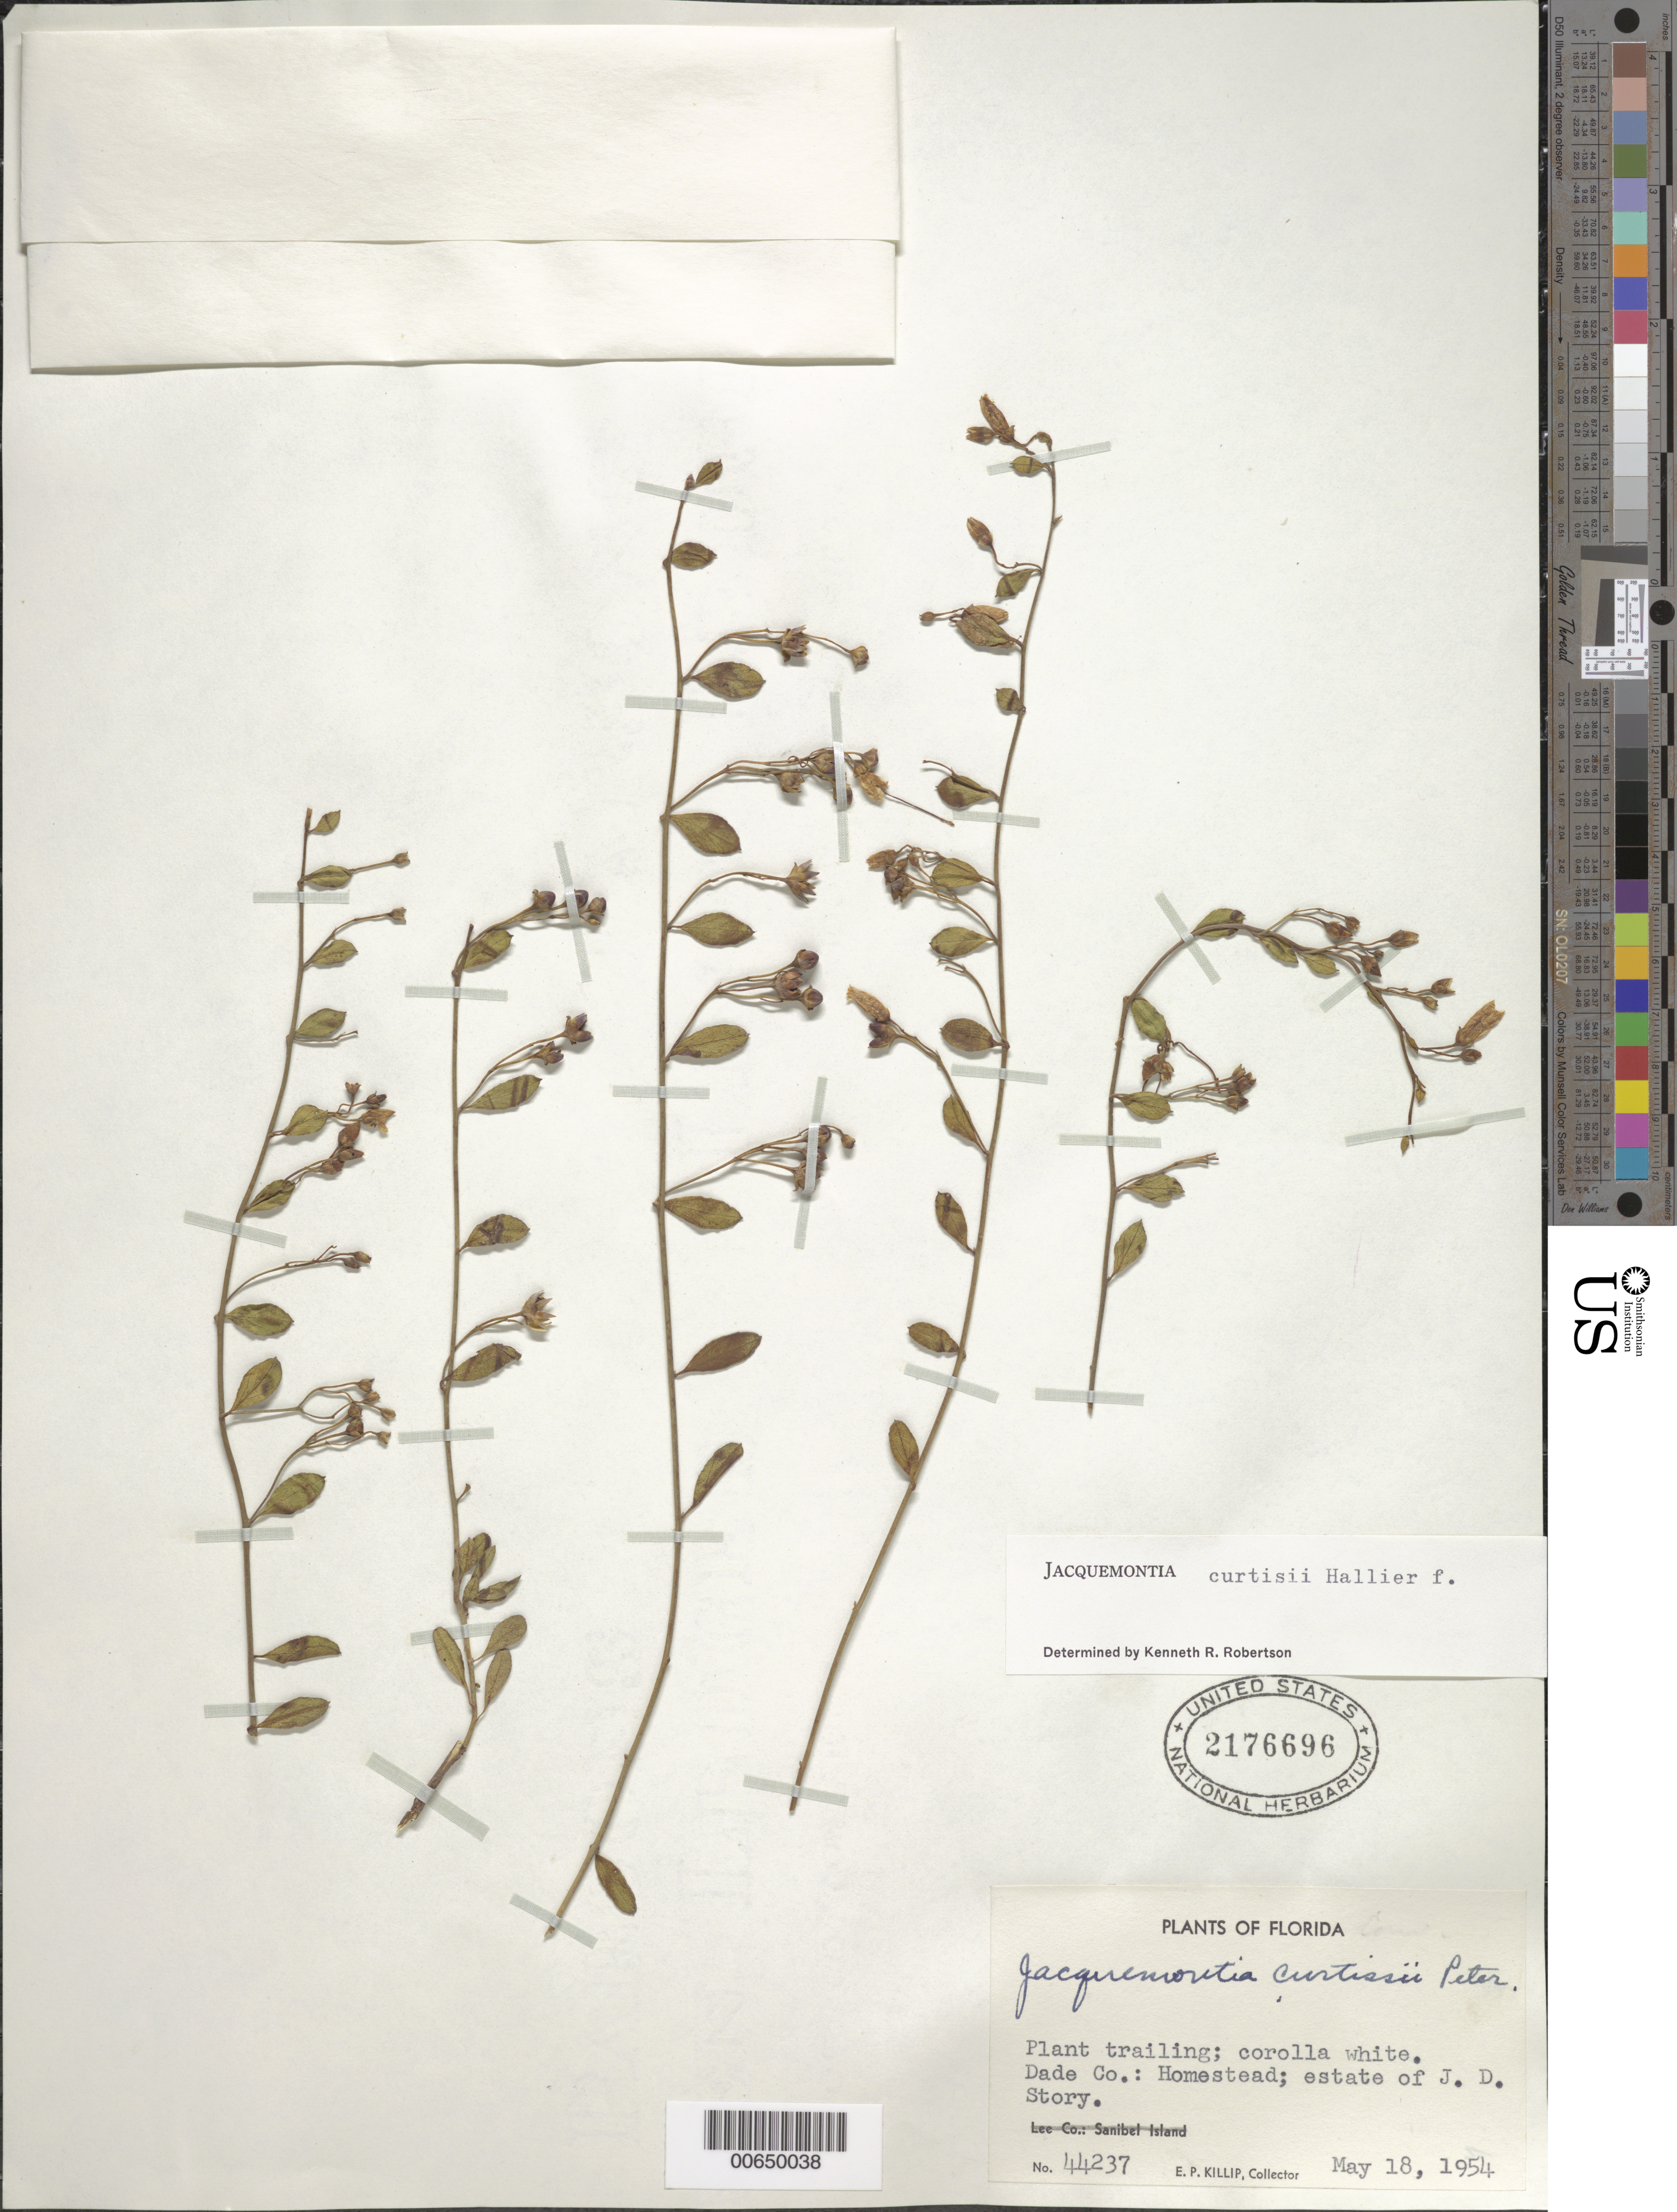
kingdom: Plantae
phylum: Tracheophyta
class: Magnoliopsida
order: Solanales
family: Convolvulaceae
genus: Jacquemontia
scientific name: Jacquemontia curtissii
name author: Peter ex Hallier f.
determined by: Robertson, K.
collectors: E. P. Killip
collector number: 44237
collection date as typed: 18 May 1954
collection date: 1954-05-18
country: United States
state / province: Florida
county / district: Dade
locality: Homestead - estate of J.D. Story.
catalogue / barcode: US 2716696